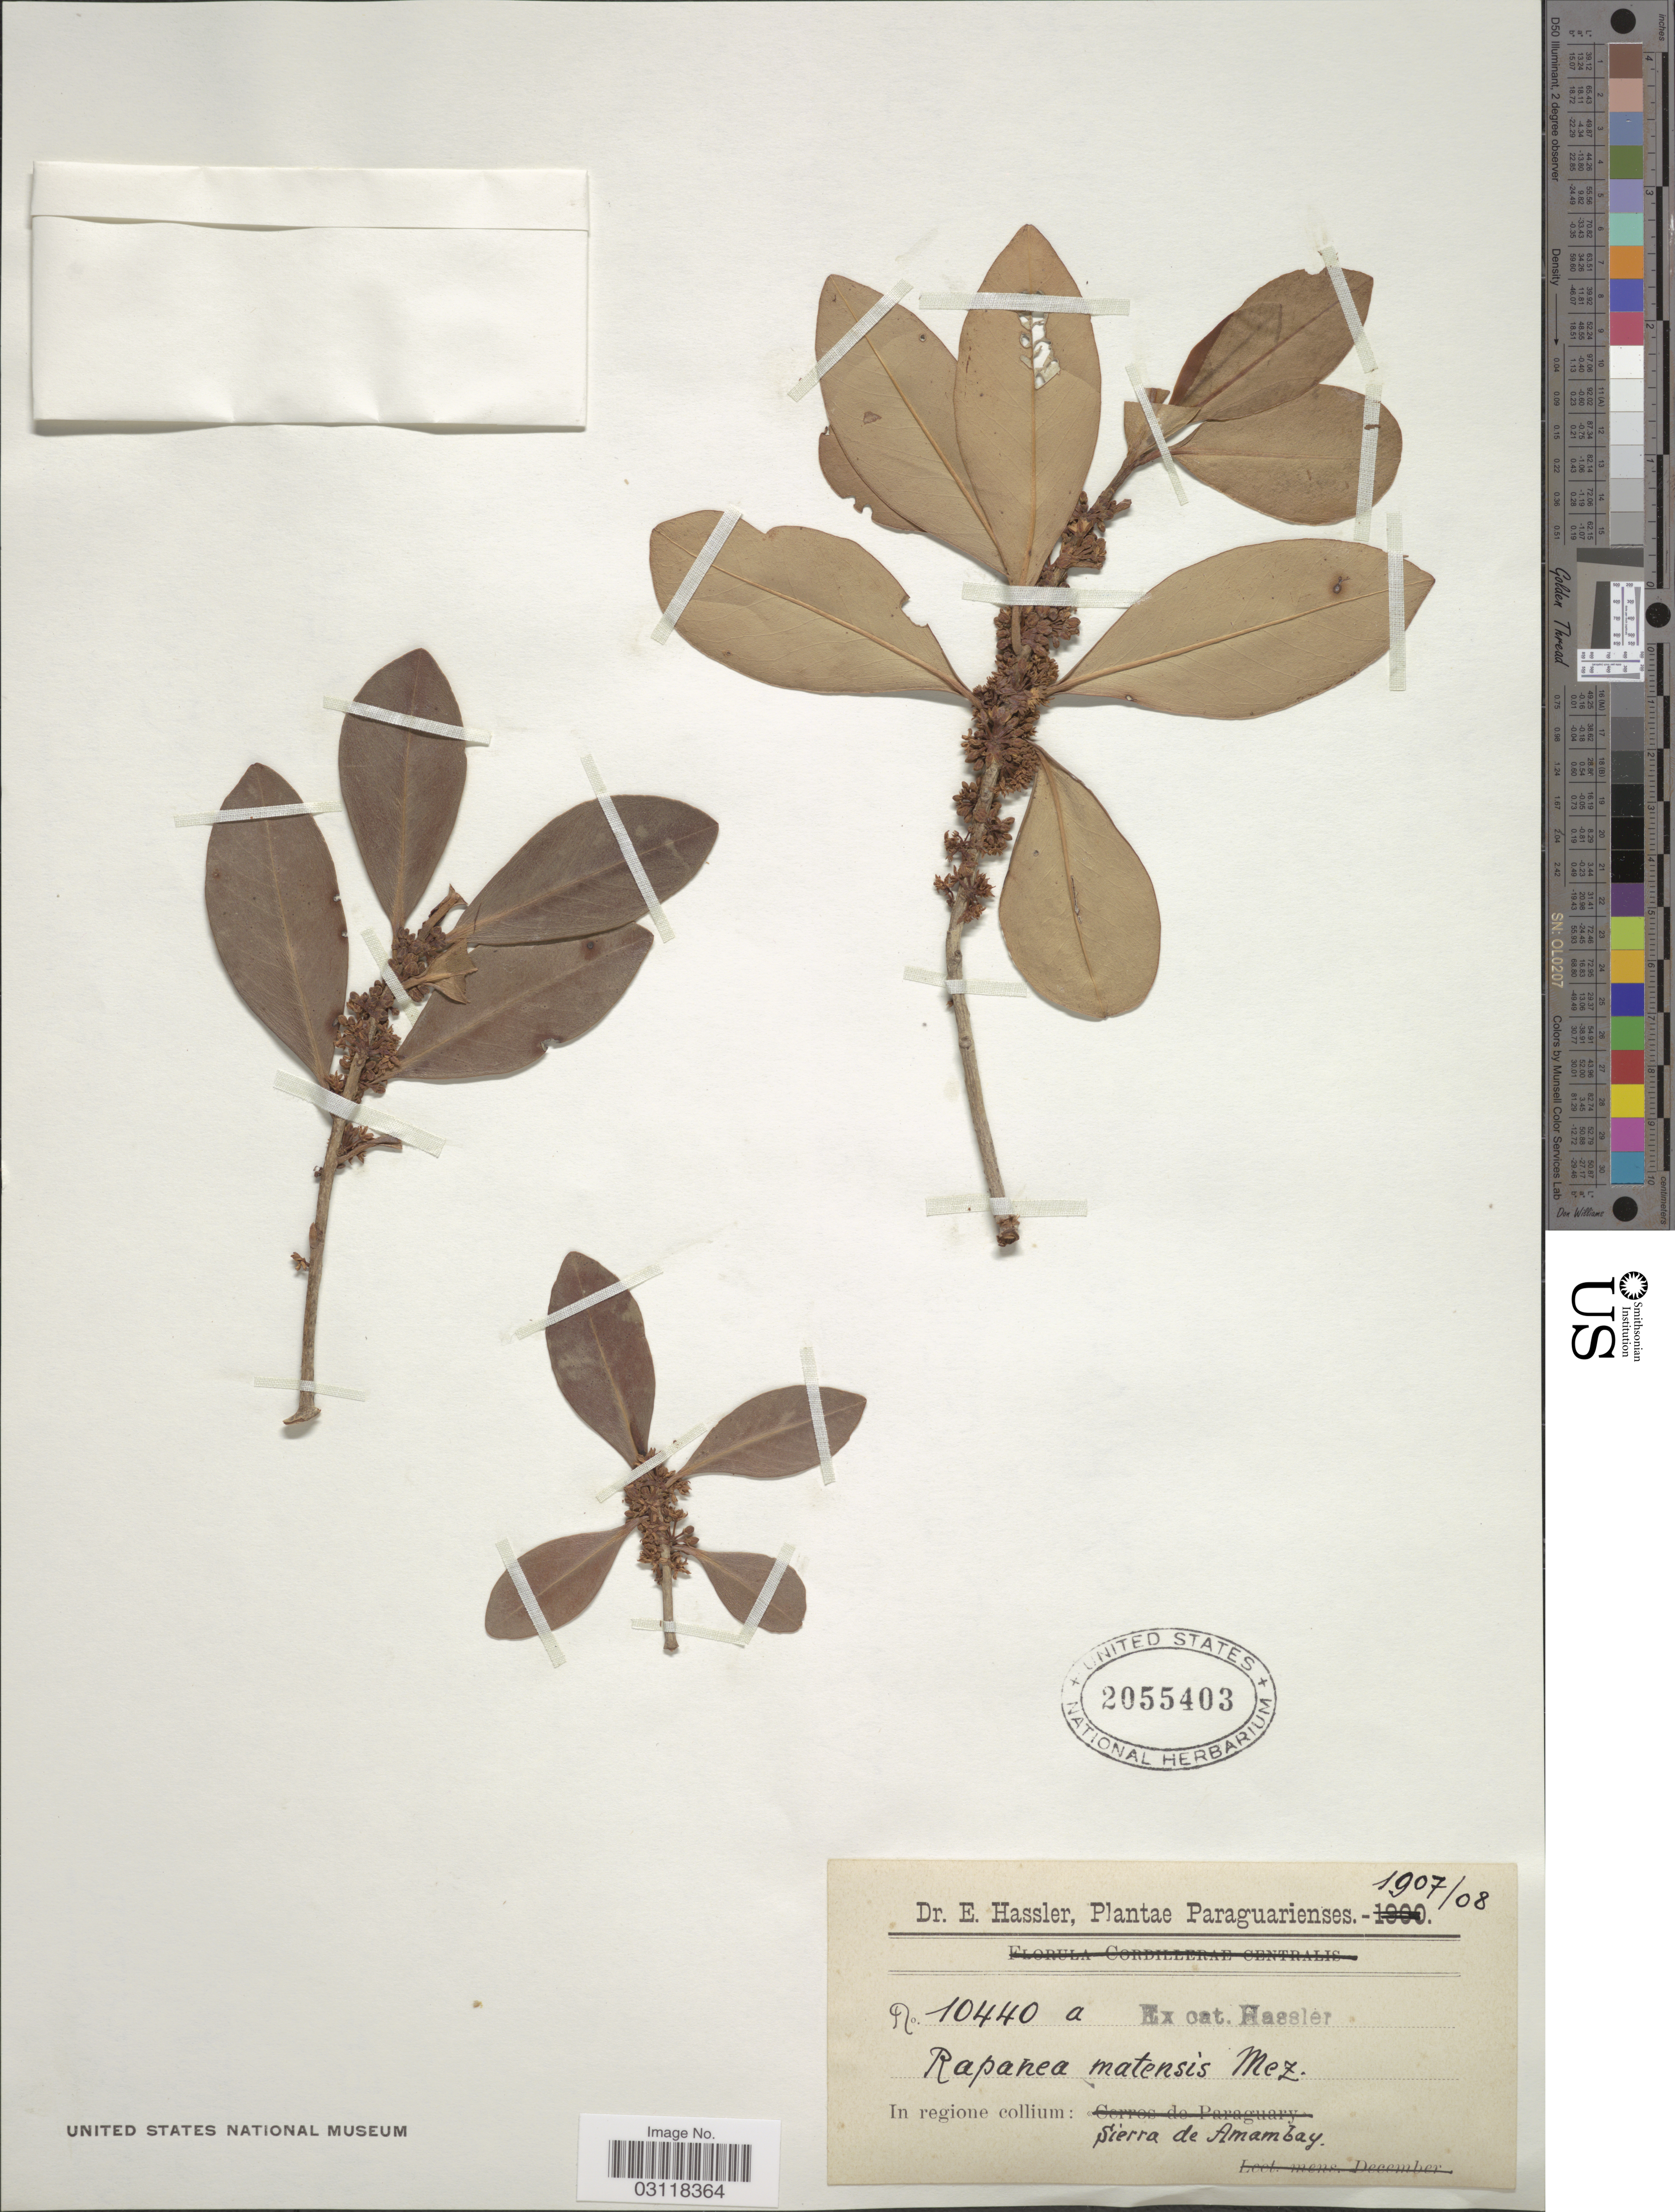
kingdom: Plantae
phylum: Tracheophyta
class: Magnoliopsida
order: Ericales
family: Primulaceae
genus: Rapanea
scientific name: Rapanea matensis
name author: Mez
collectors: E. Hassler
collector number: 10440a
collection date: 1907/1908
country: Paraguay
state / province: Amambay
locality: In regione collium: Sierra de Amambay.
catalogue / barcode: US 2055403